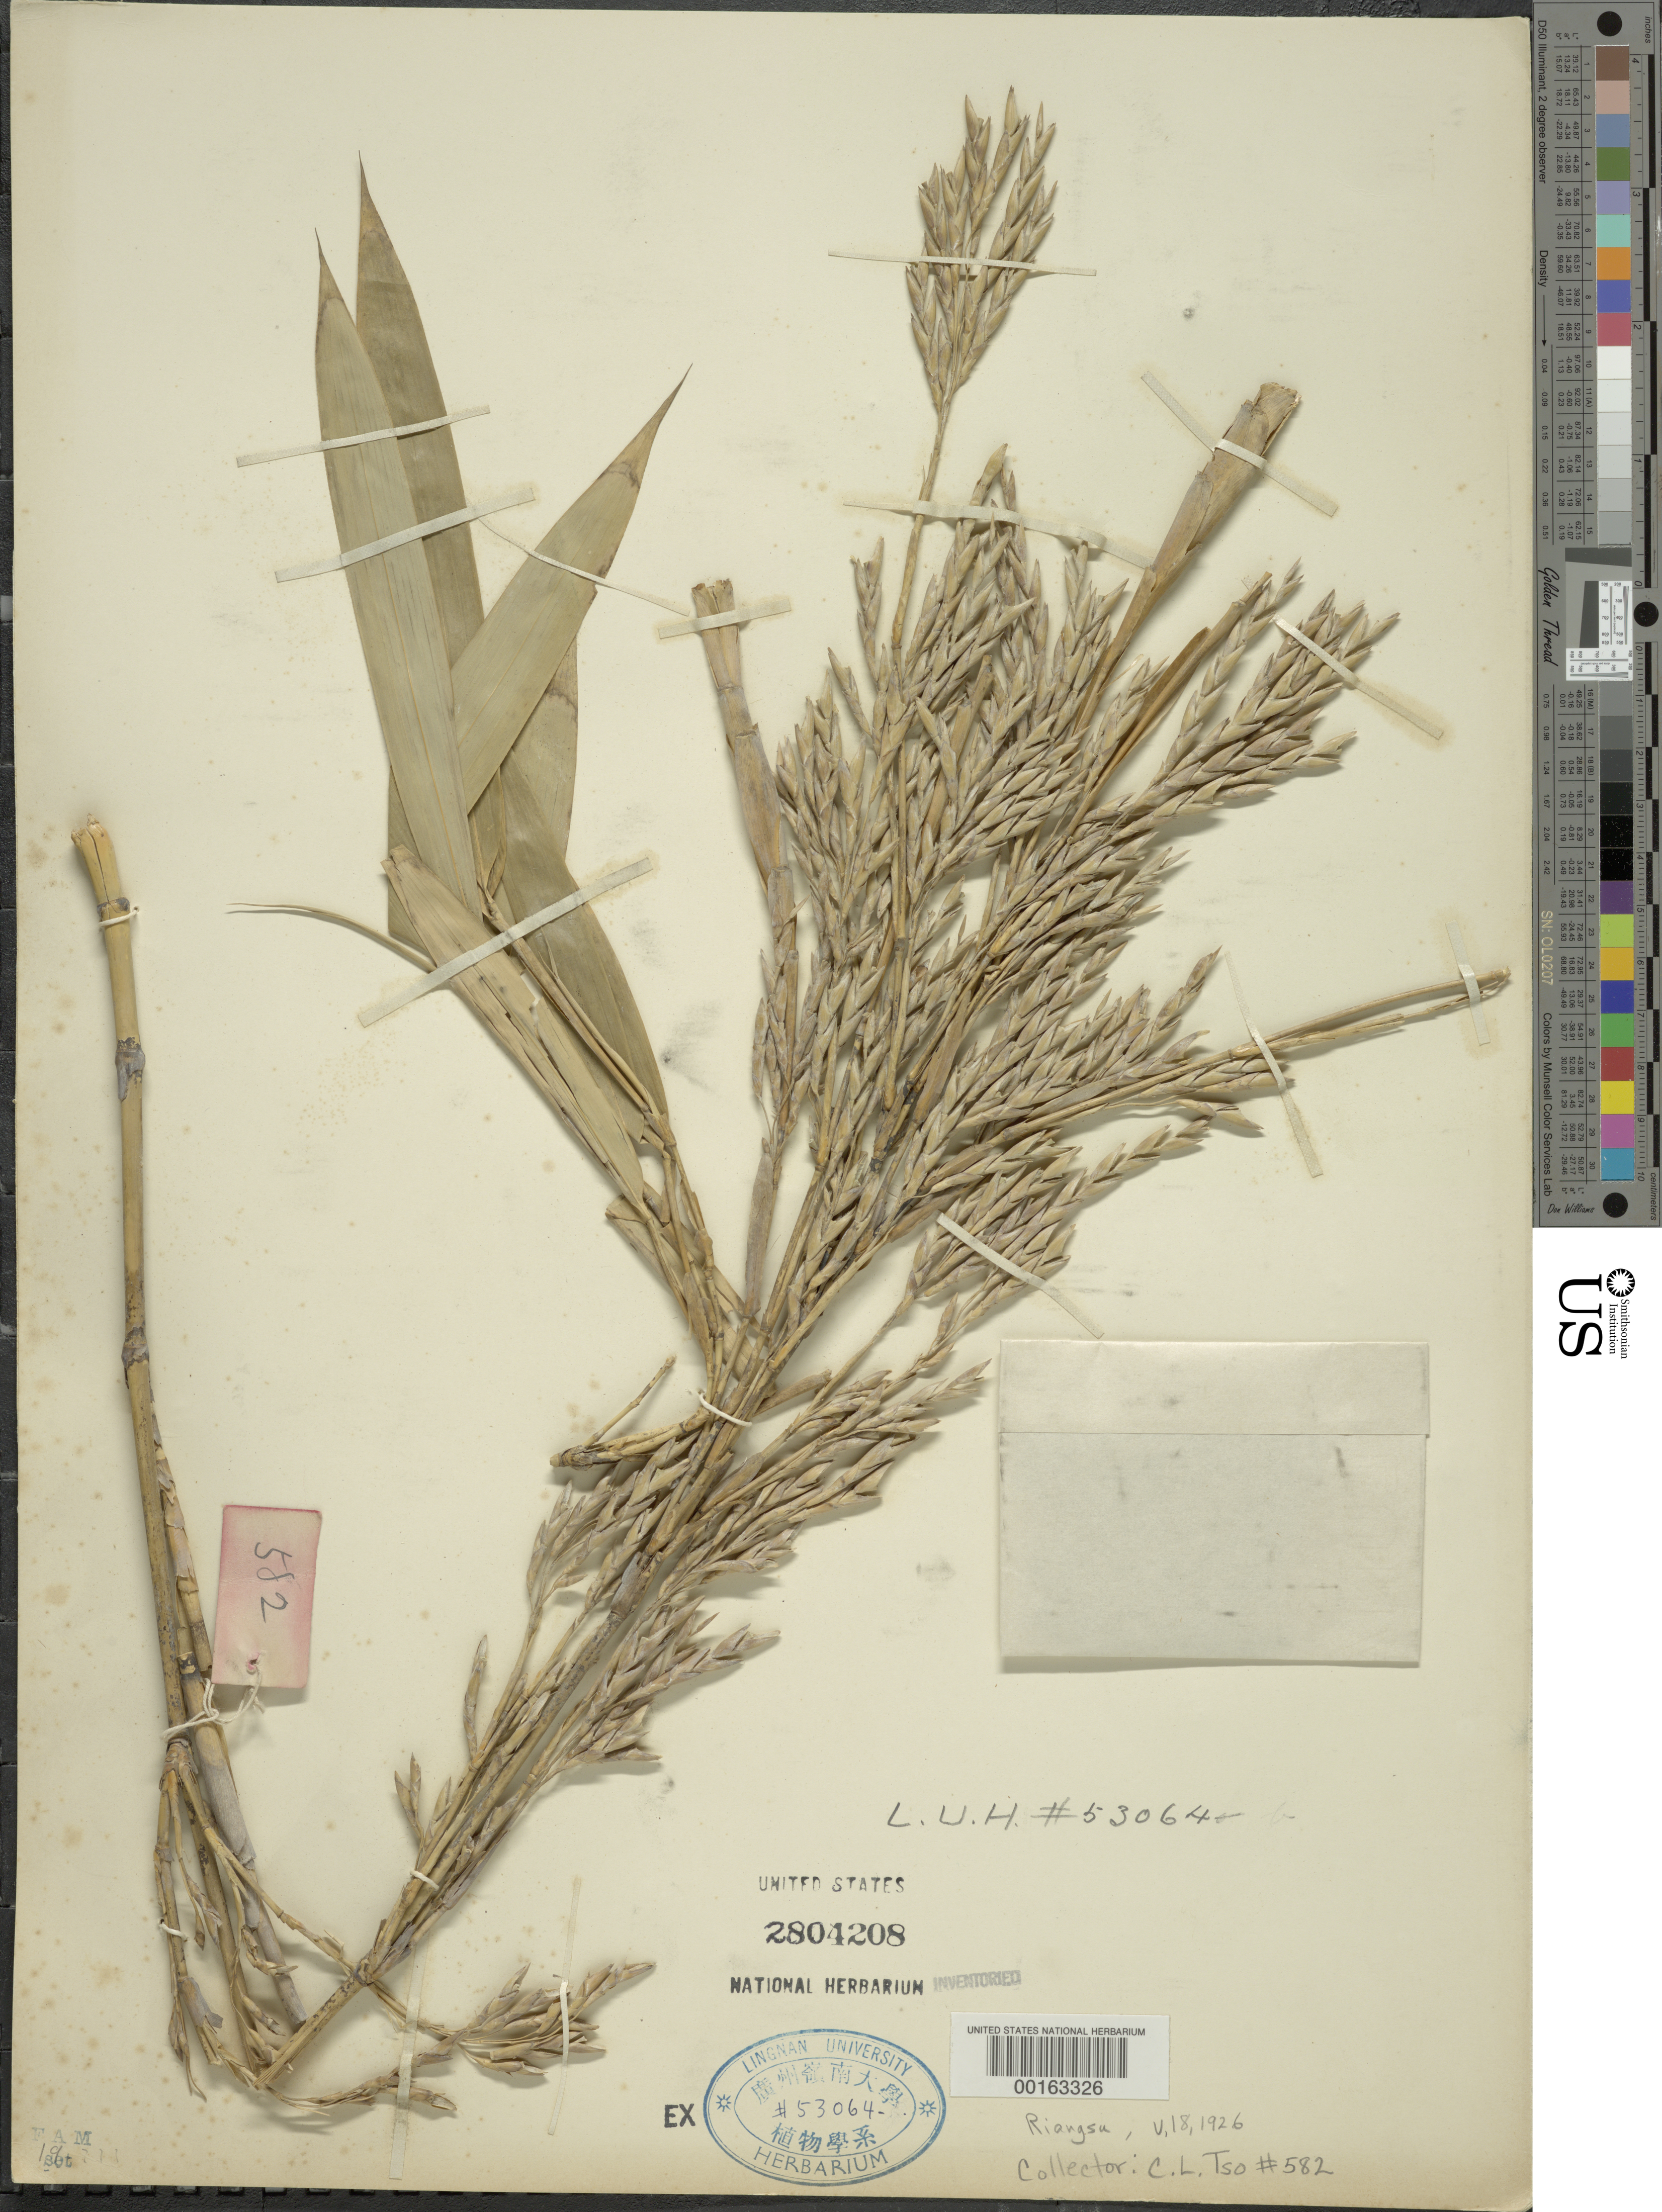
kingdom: Plantae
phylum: Tracheophyta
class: Liliopsida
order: Poales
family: Poaceae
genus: Arundinaria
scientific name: Arundinaria amara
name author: Keng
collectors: C. Tso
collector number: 582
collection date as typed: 18 May 1926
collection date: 1926-05-18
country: China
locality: South Ishing, Kingsu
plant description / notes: Lu 53064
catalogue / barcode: US 2804208